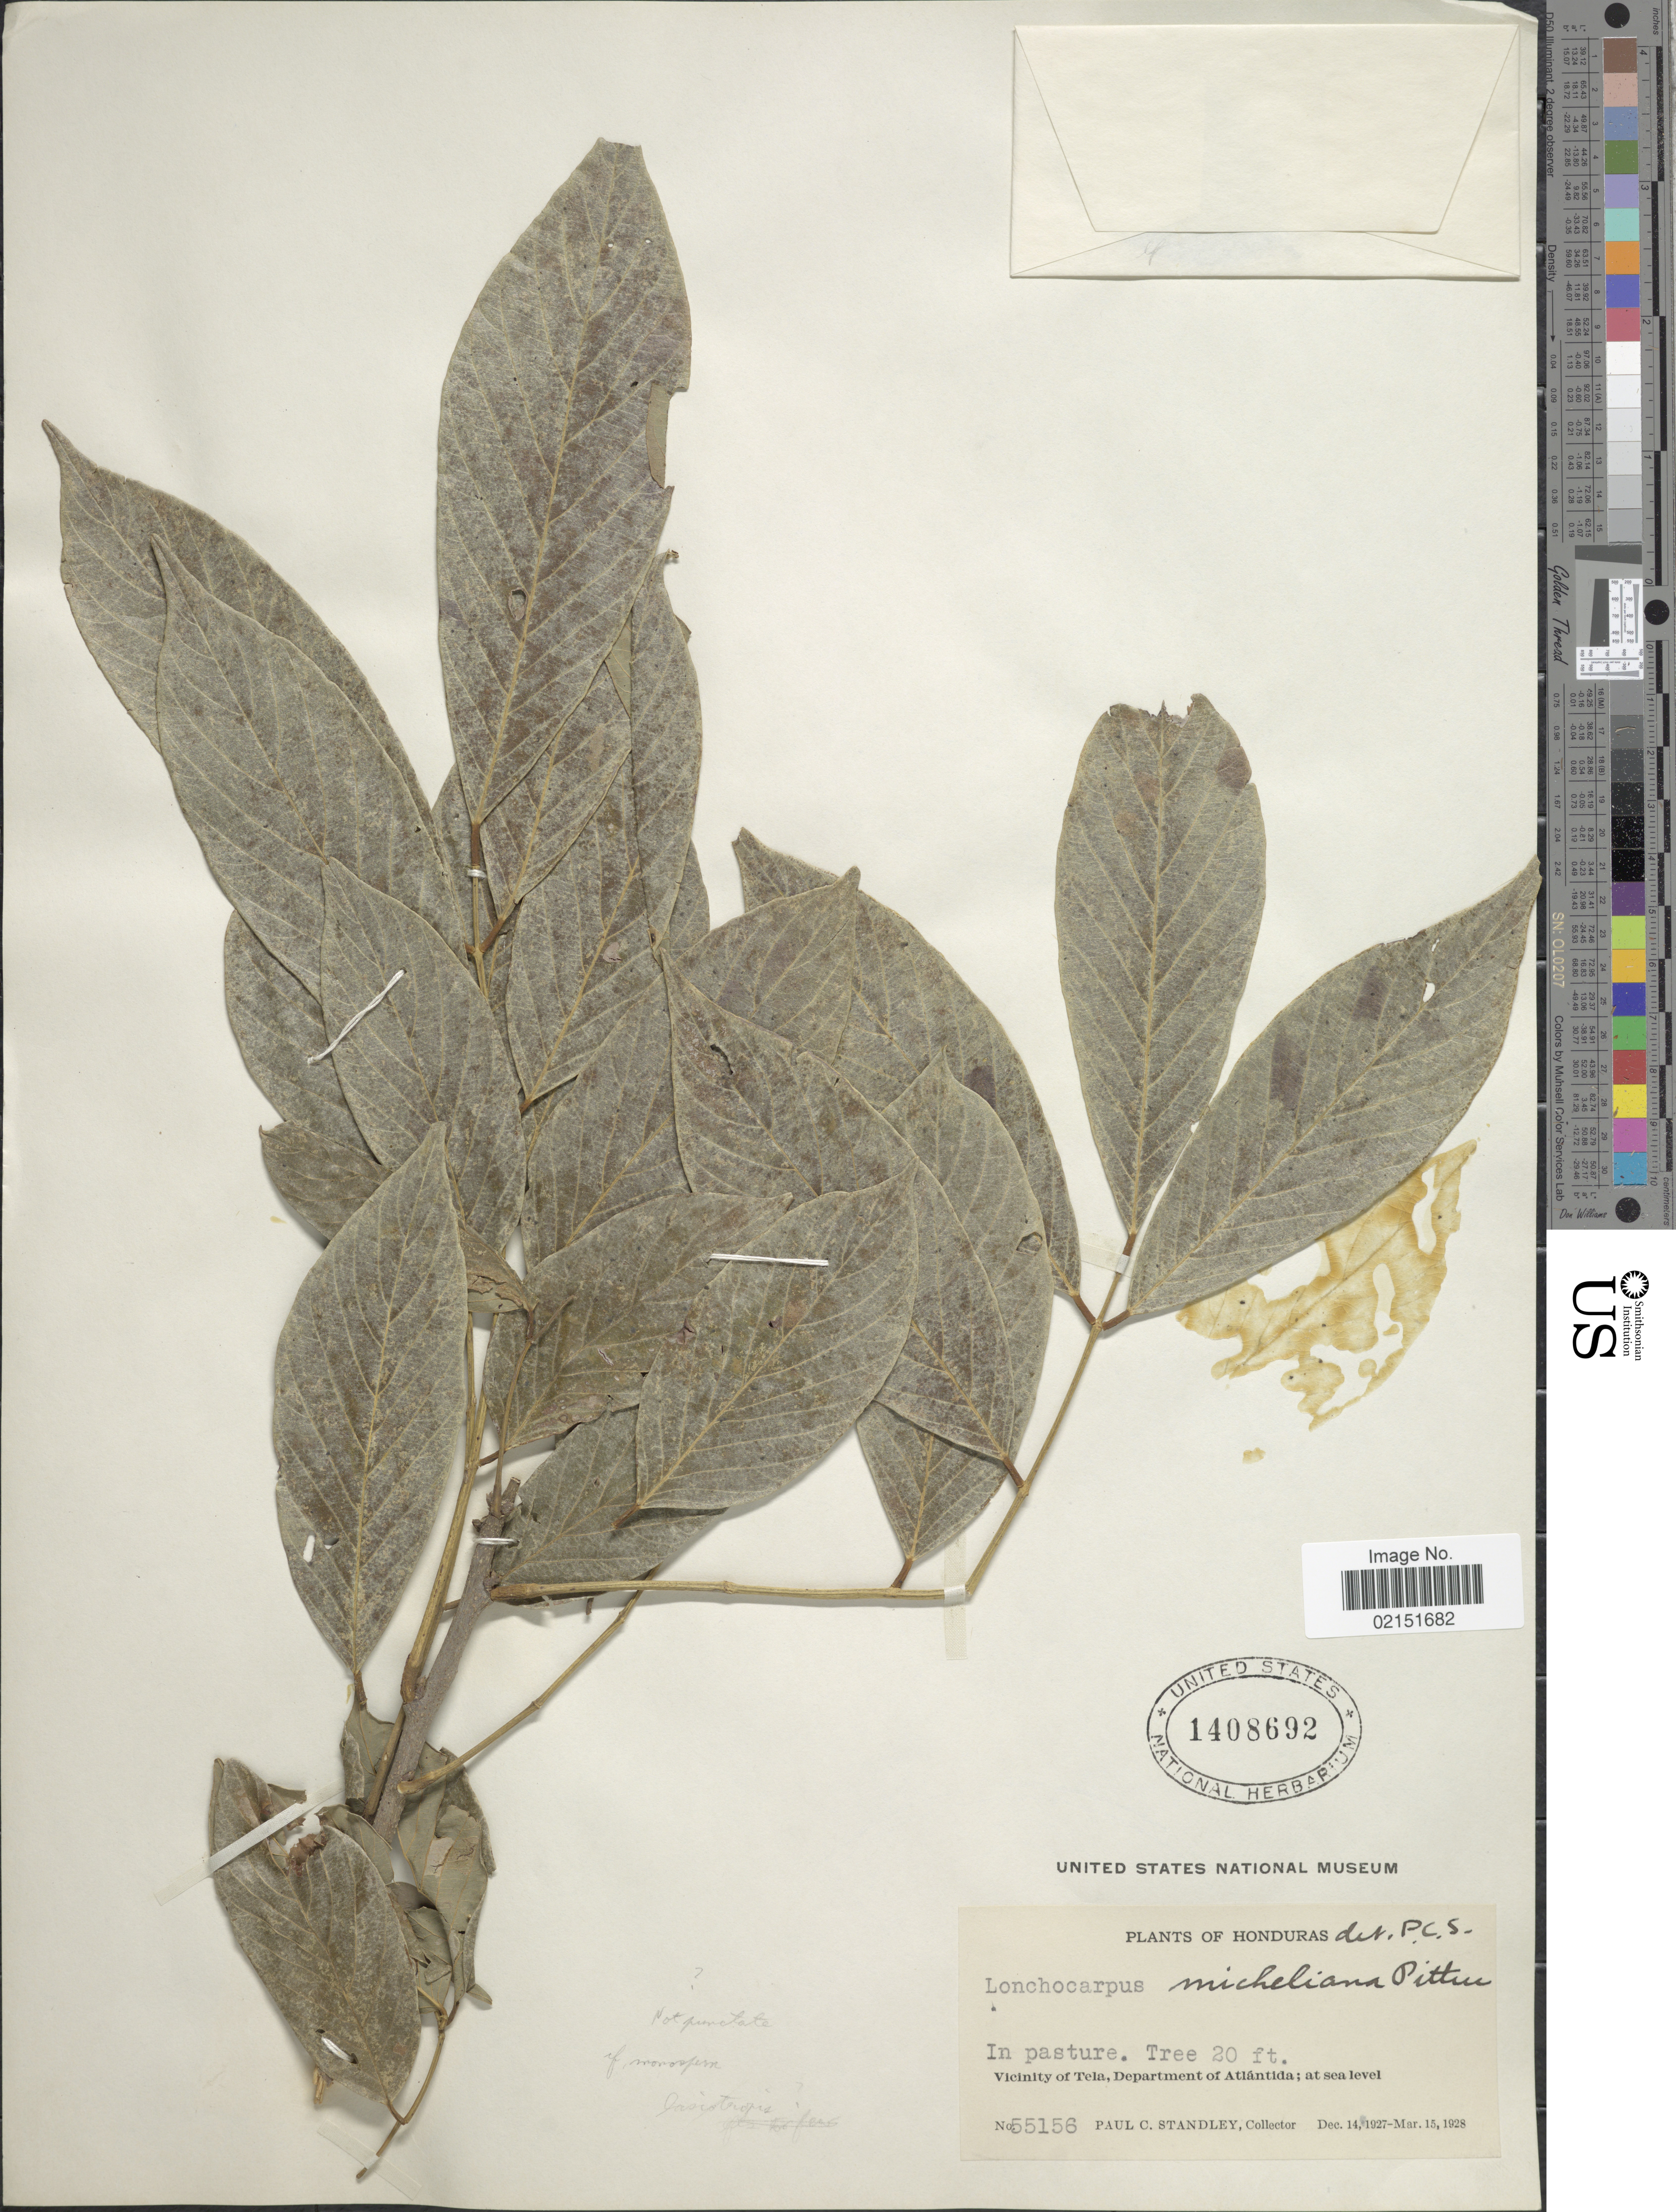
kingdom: Plantae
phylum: Tracheophyta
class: Magnoliopsida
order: Fabales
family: Fabaceae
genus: Lonchocarpus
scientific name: Lonchocarpus lasiotropis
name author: F.J. Herm.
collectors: P. C. Standley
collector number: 55156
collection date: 1927-12-14/1928-03-15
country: Honduras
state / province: Atlántida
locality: In pasture, vicinity of Tela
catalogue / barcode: US 1408692